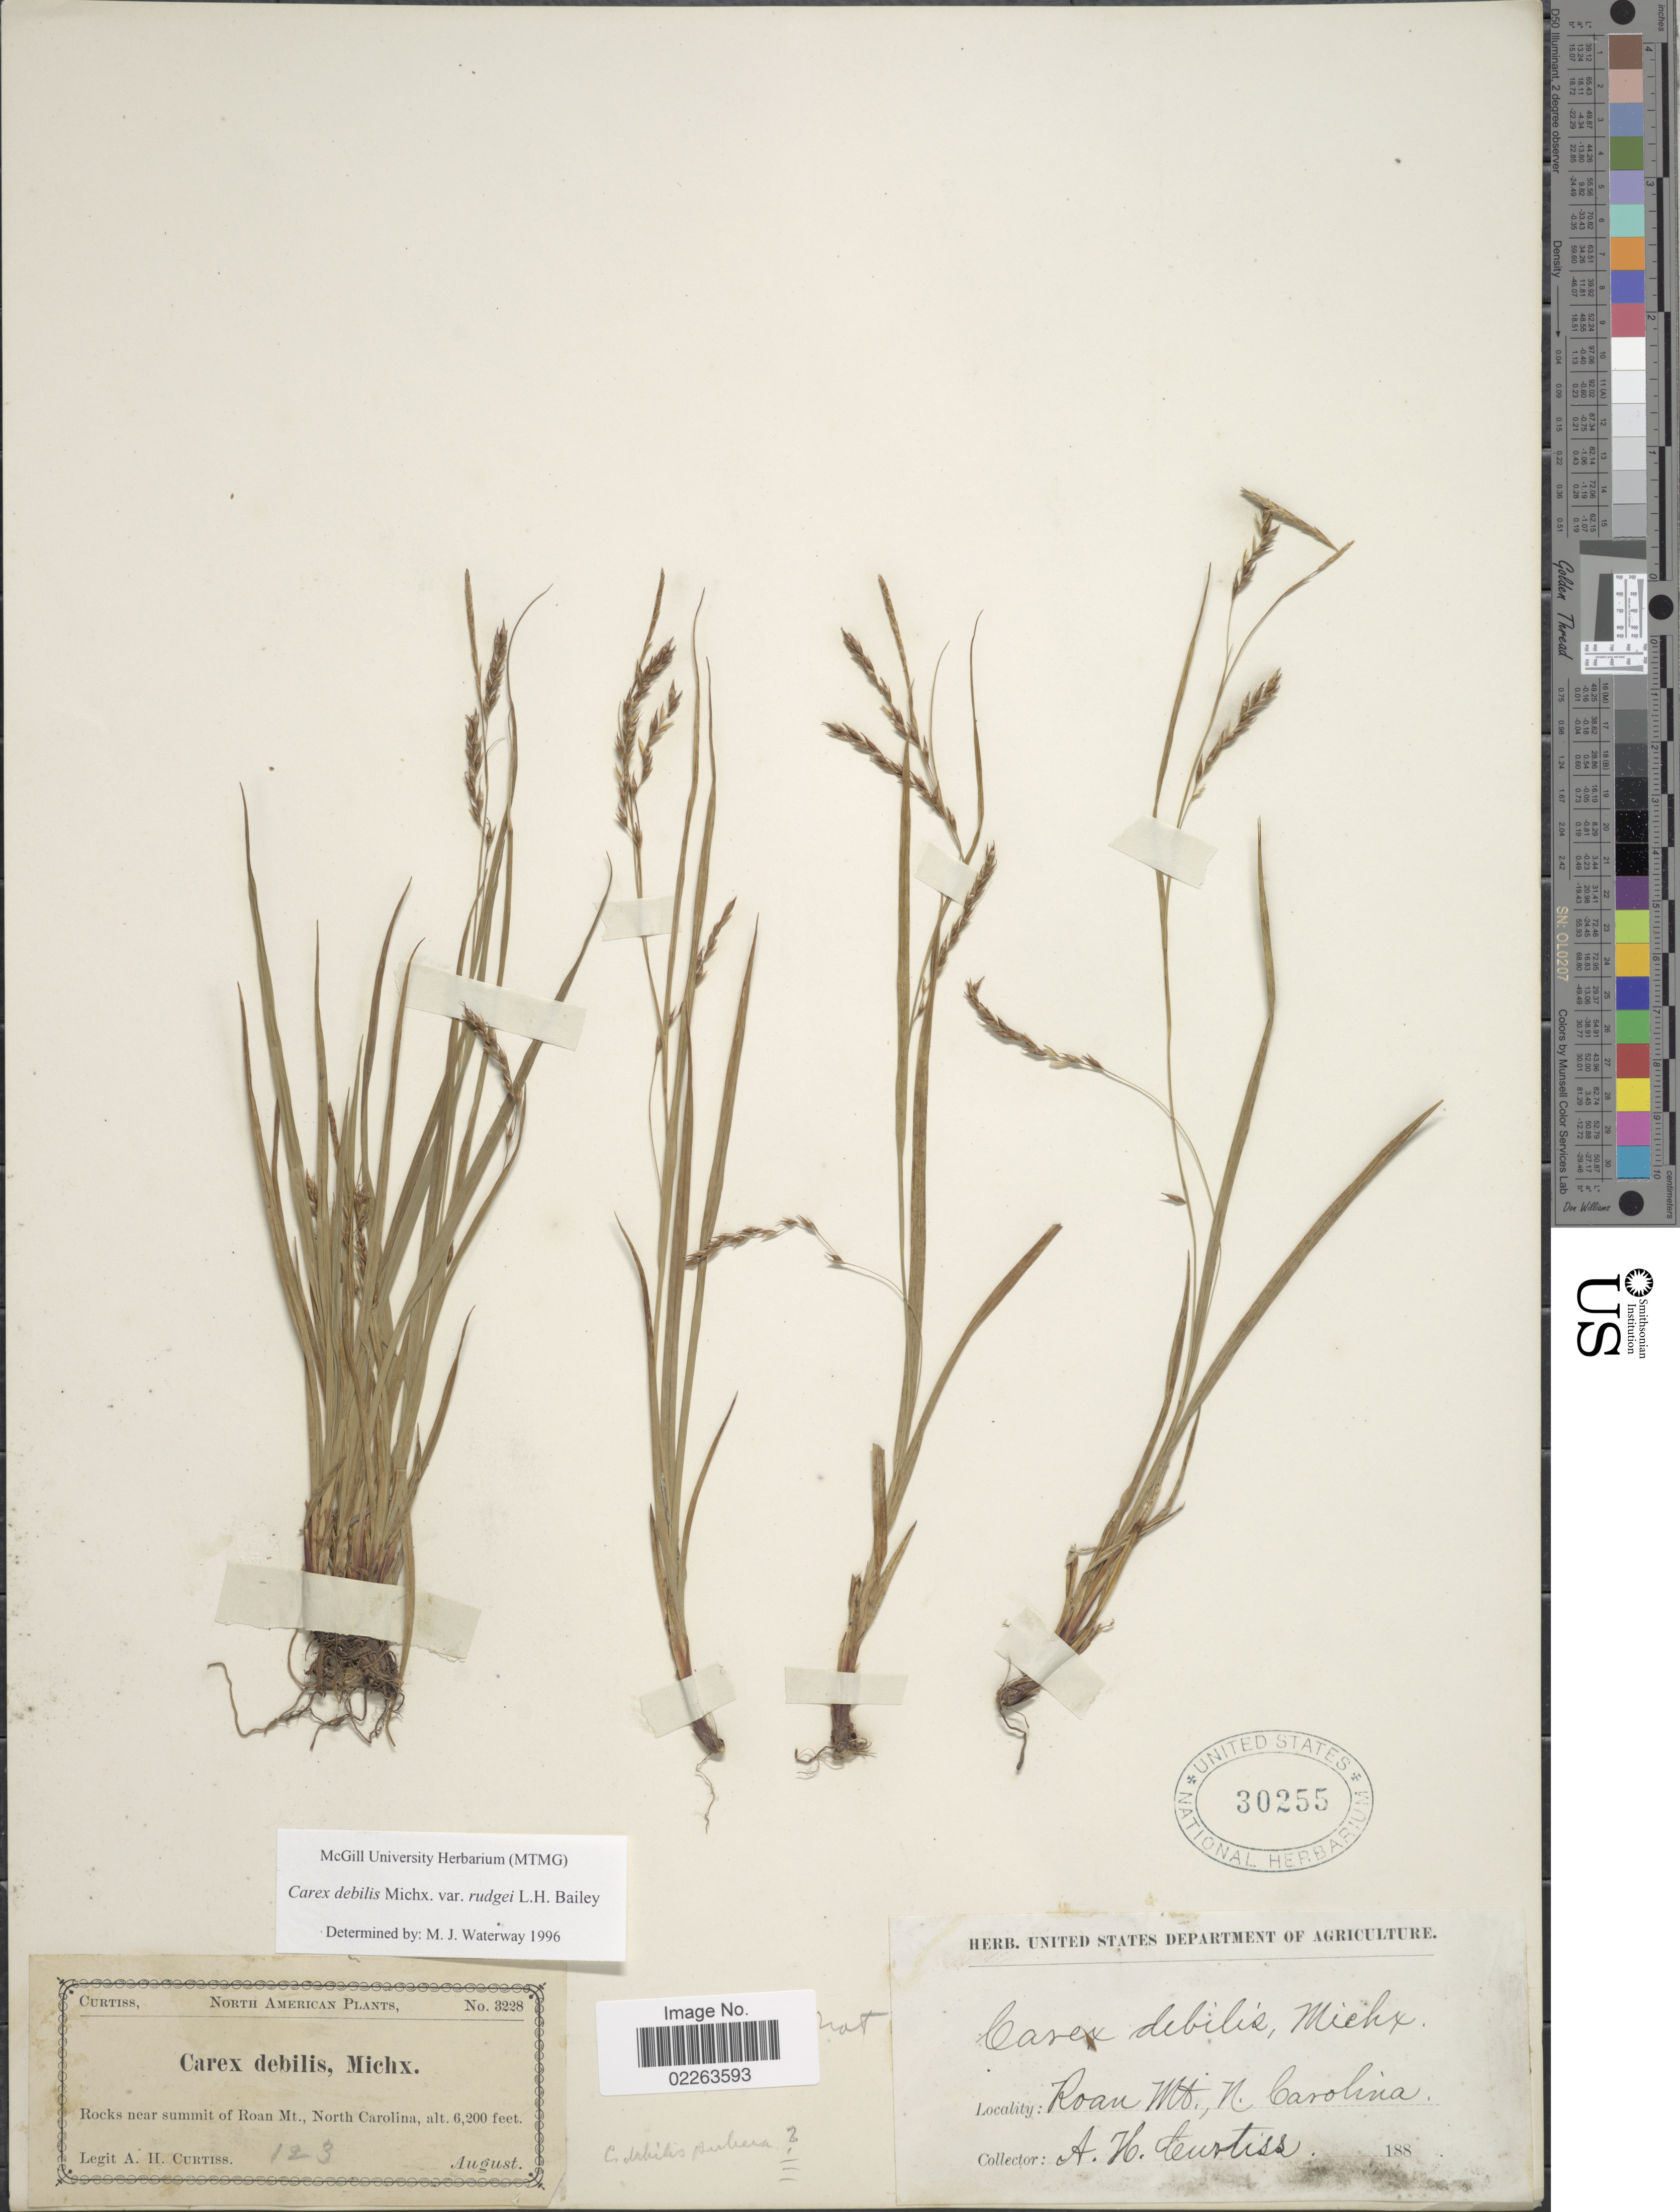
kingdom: Plantae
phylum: Tracheophyta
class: Liliopsida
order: Poales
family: Cyperaceae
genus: Carex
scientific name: Carex flexuosa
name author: Muhl. ex Willd.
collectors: A. H. Curtiss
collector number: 123/3228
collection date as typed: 188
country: United States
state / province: North Carolina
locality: Rocks near summit of Roan Mt.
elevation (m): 1890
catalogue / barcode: US 30255